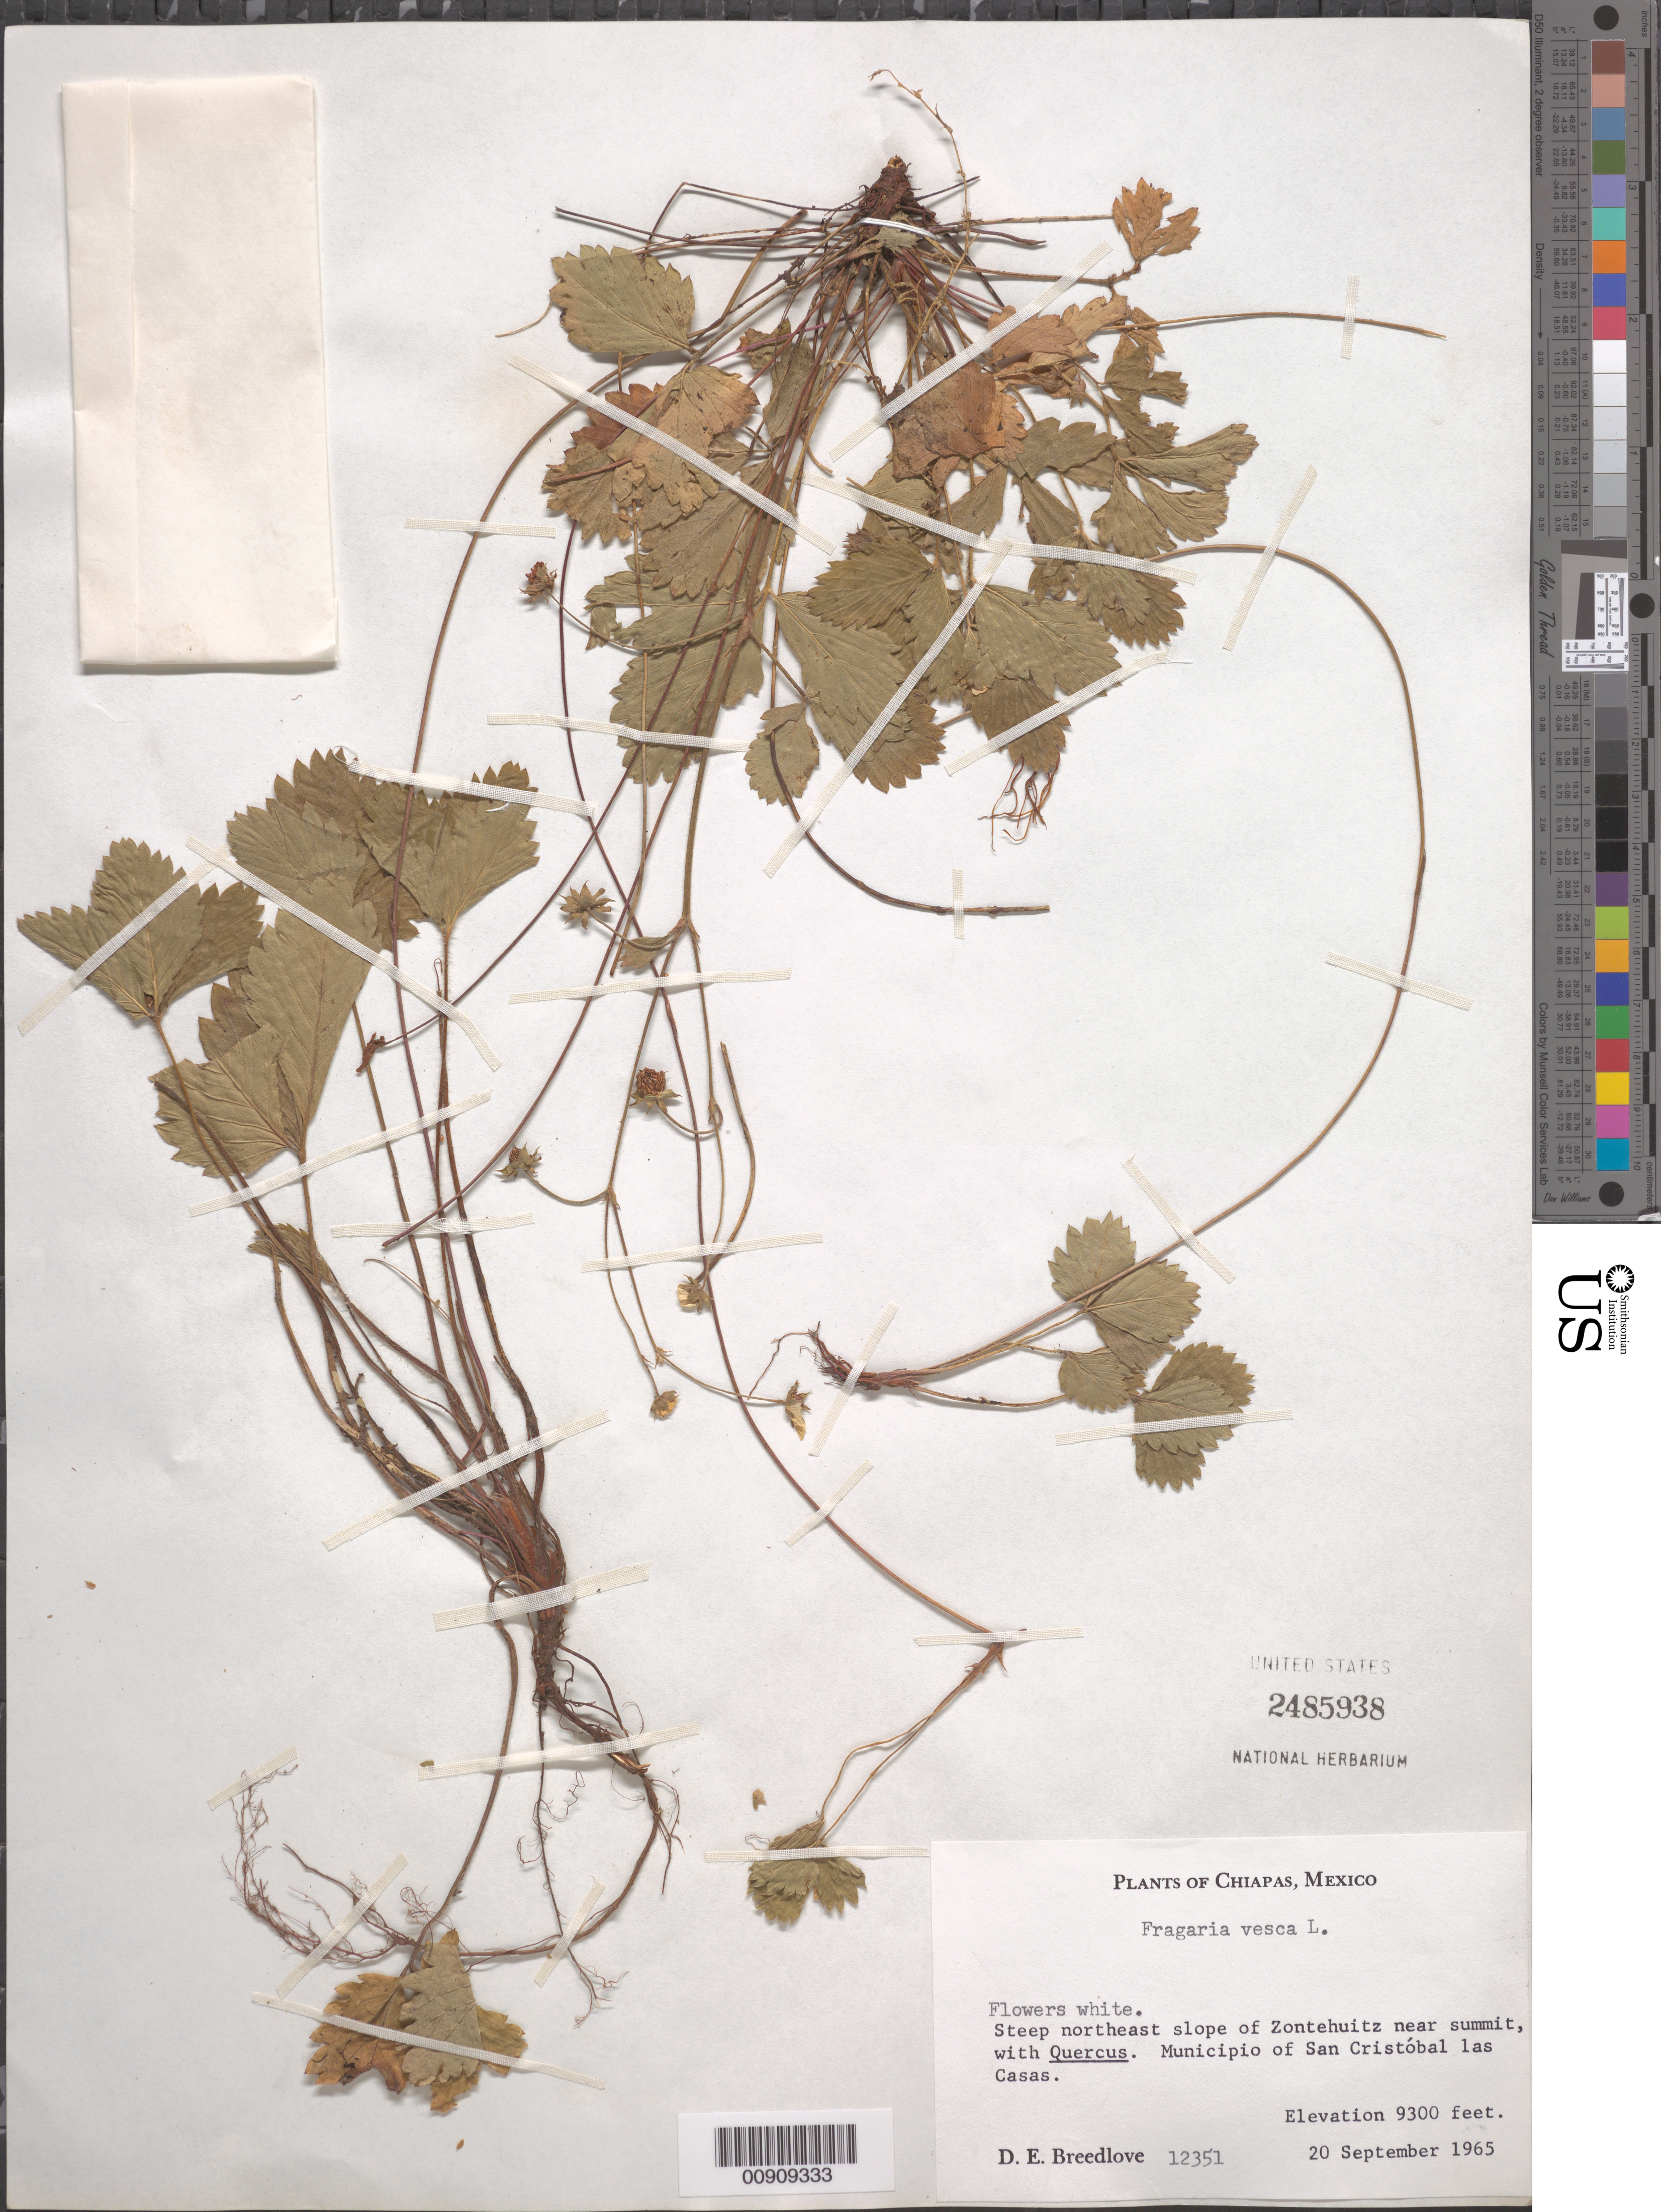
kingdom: Plantae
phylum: Tracheophyta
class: Magnoliopsida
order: Rosales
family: Rosaceae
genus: Fragaria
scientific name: Fragaria vesca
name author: L.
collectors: D. E. Breedlove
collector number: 12351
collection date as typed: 20 Sep 1965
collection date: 1965-09-20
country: Mexico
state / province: Chiapas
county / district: San Cristóbal de las Casas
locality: Steep northeast slope of Zontehuitz near summit. Municipio of San Cristóbal las Casas, Chiapas.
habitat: Steep northeast slope near summit with Quercus.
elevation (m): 2835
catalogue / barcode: US 2485938